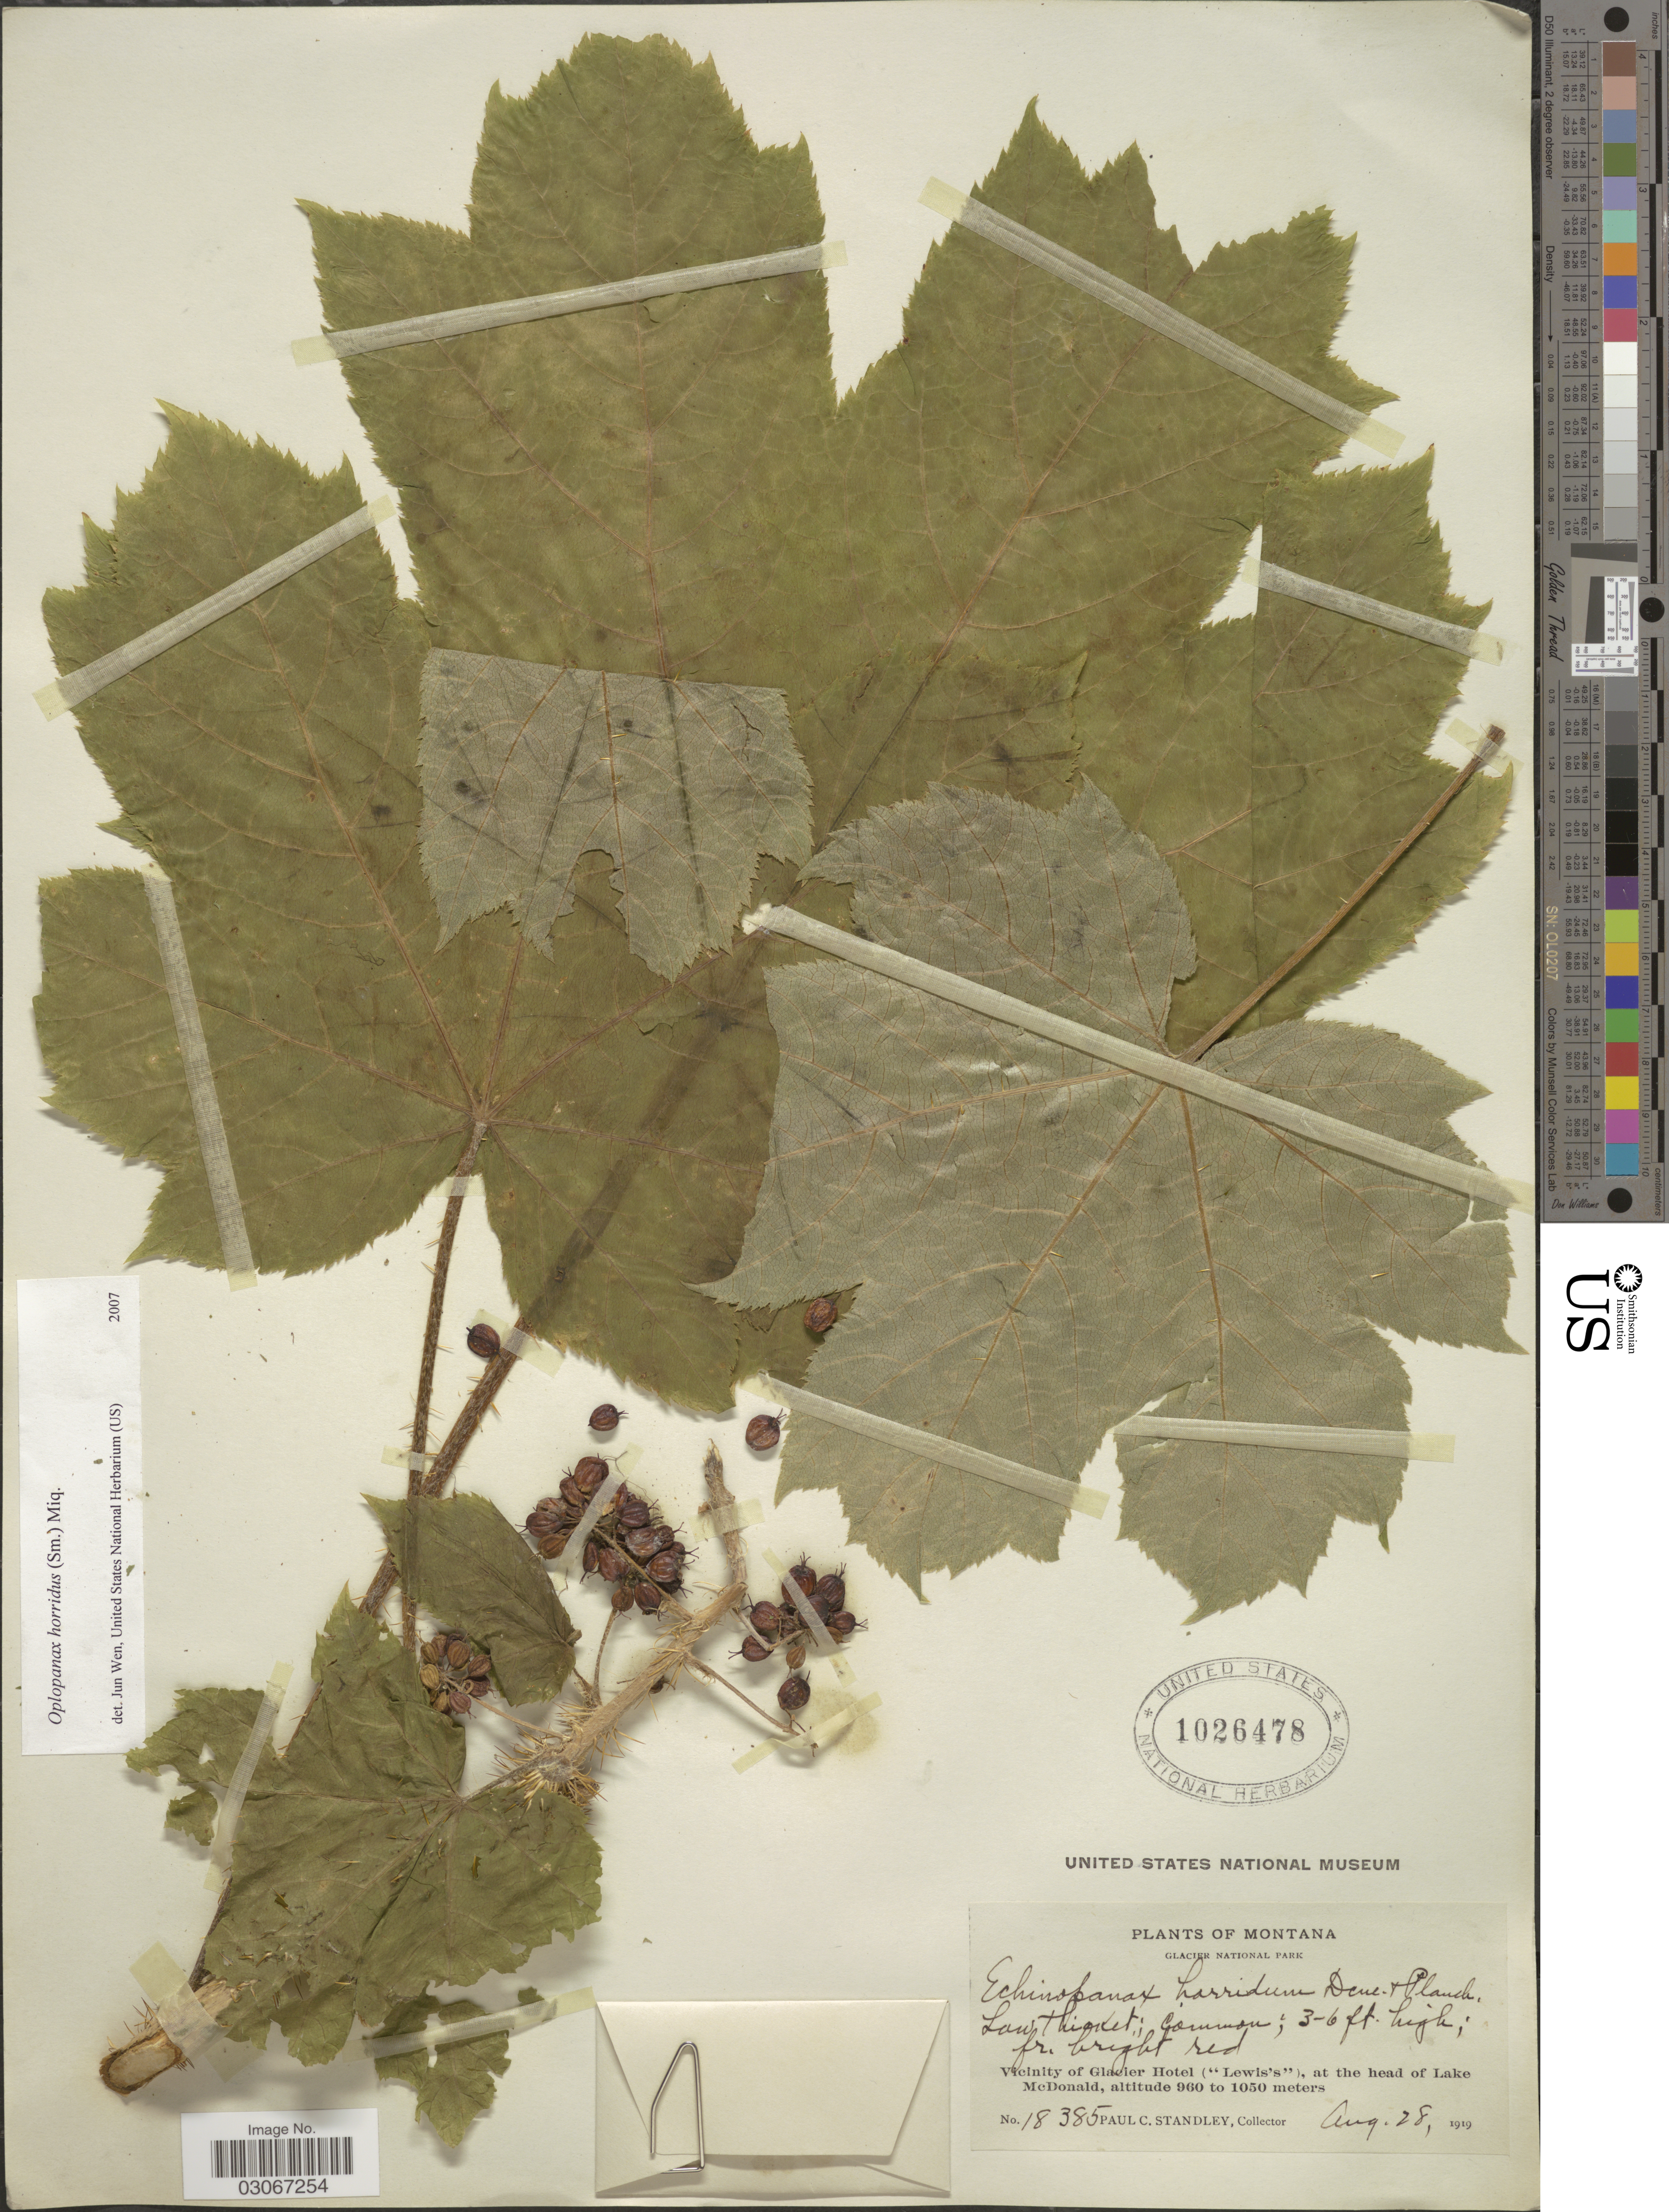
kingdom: Plantae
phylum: Tracheophyta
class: Magnoliopsida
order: Apiales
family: Apiaceae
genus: Opopanax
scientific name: Opopanax horridus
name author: Miq. ex Dippel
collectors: P. C. Standley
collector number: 18385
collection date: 1919-08-28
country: United States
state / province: Montana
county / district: Flathead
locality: Glacier National Park, Vicinity of Glacier Hotel ("Lewis's"), at the head of Lake McDonald.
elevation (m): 960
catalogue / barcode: US 1026478